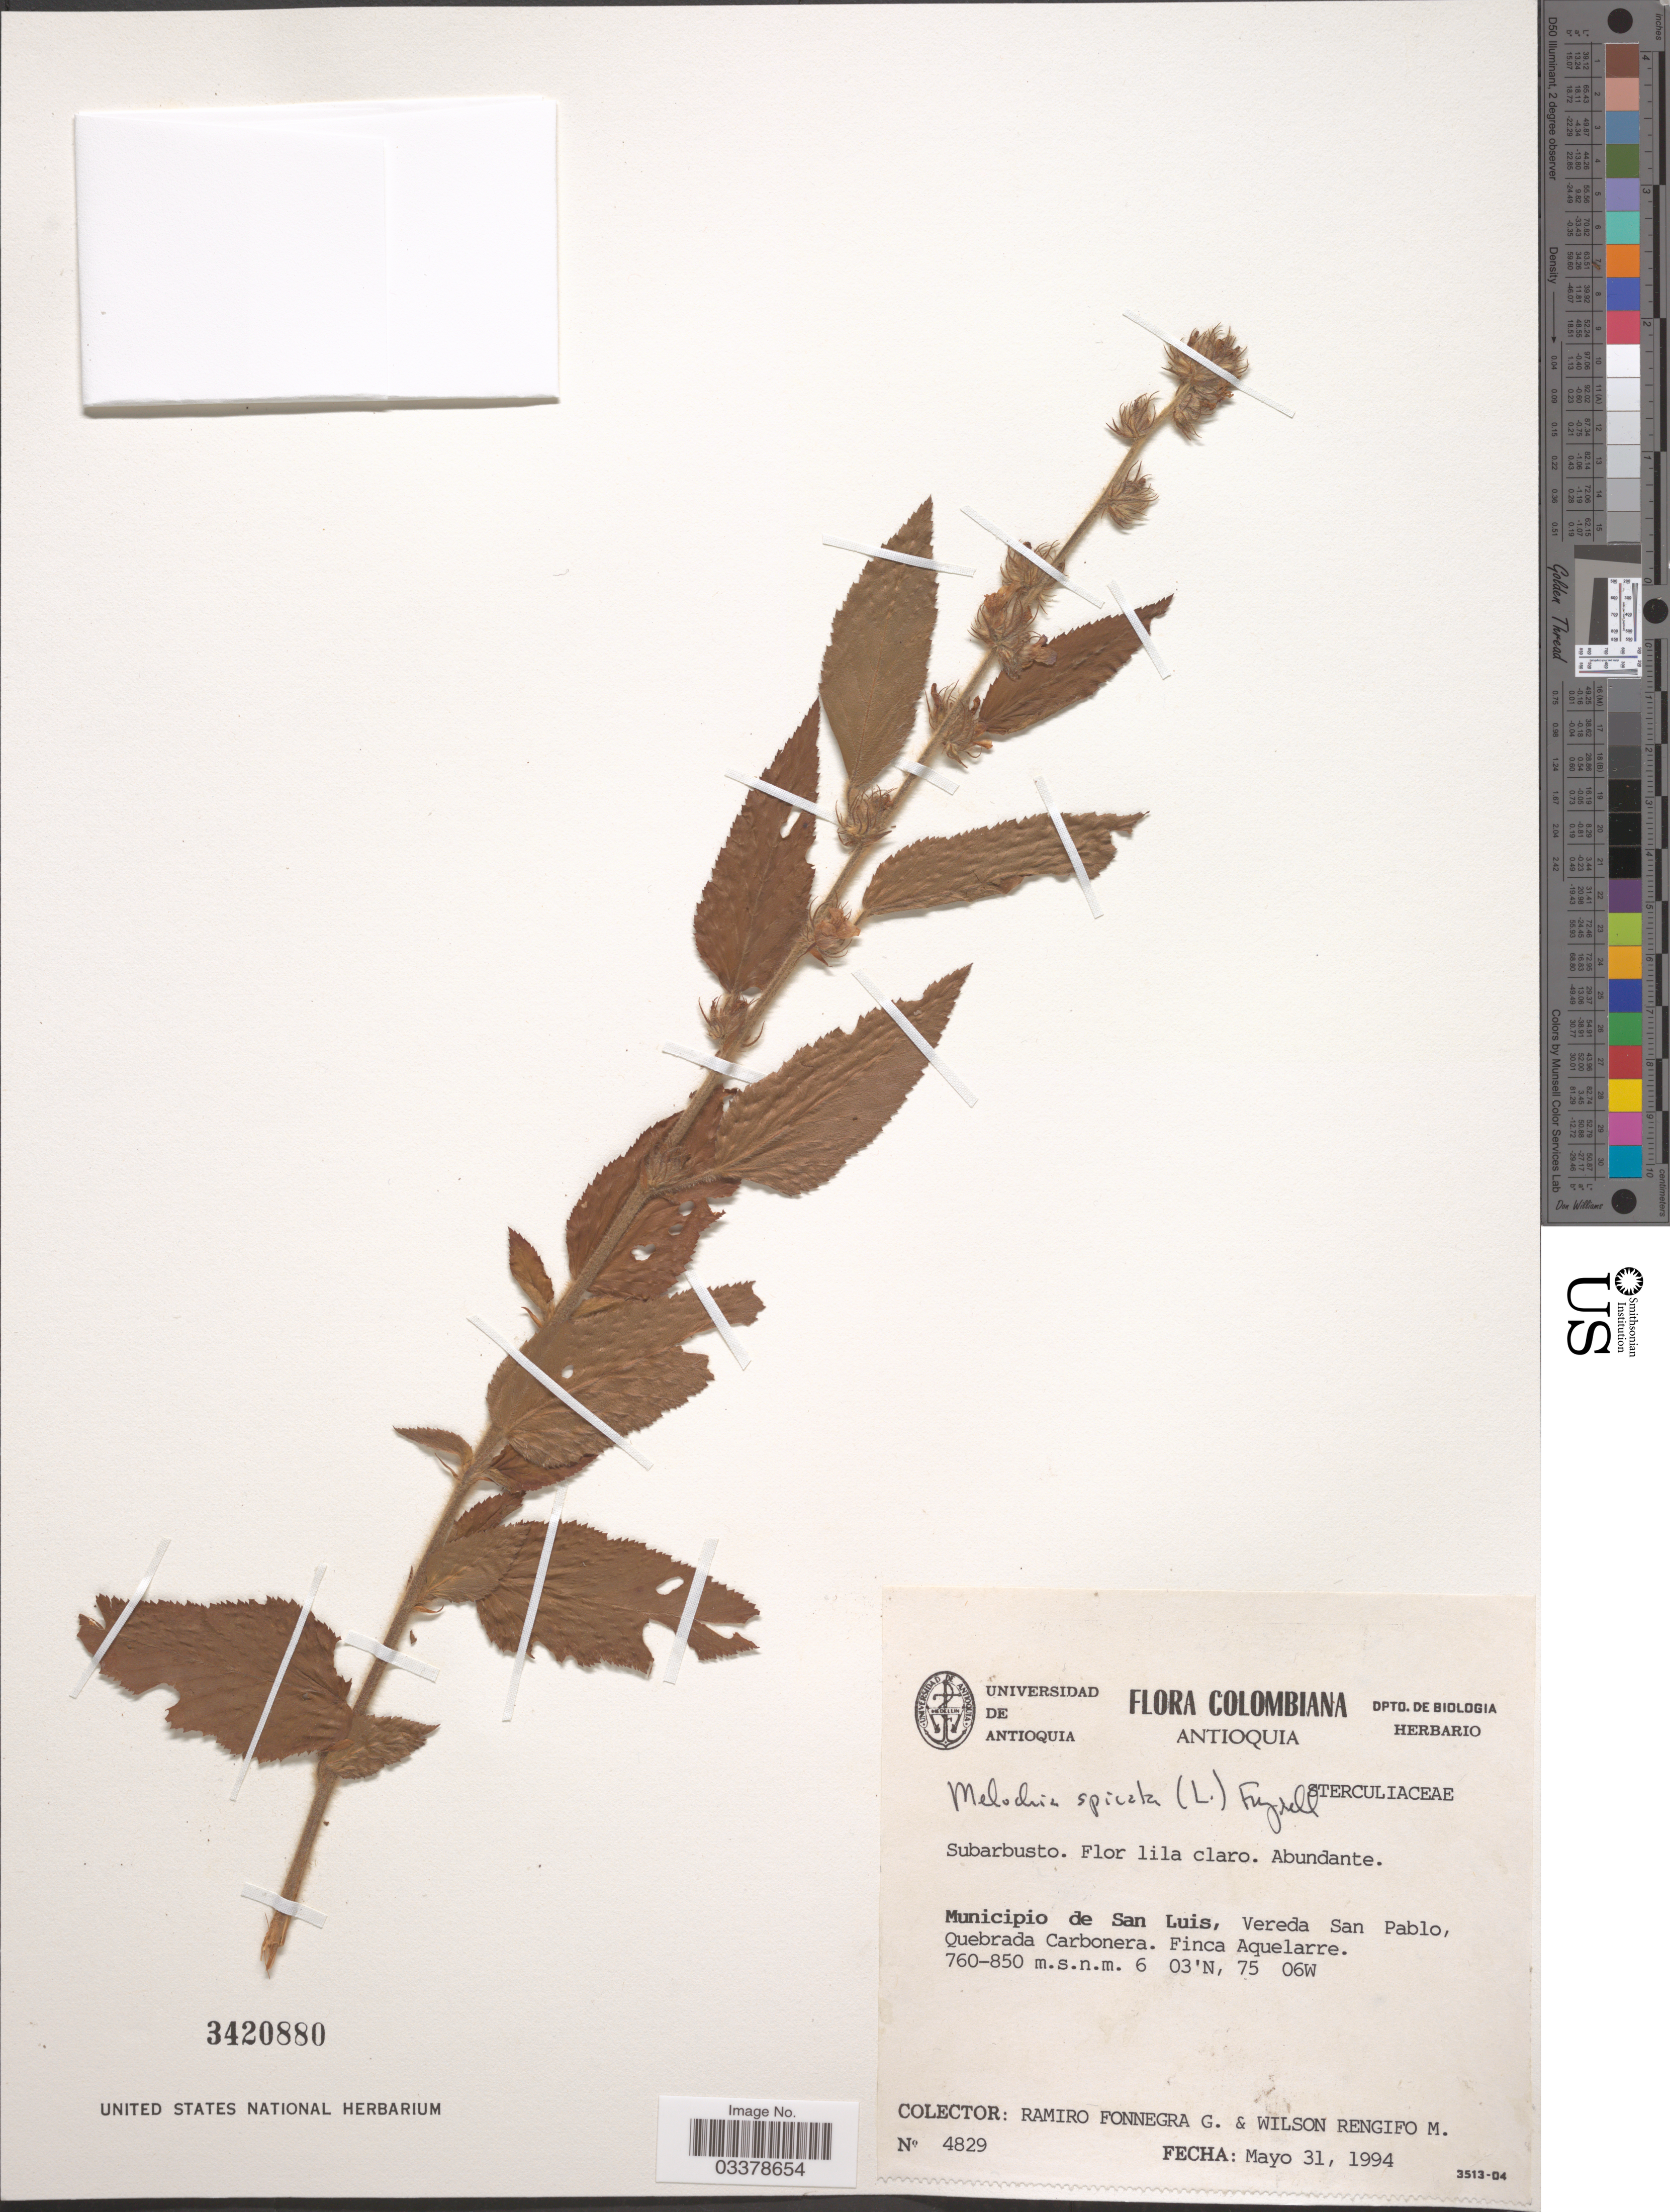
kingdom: Plantae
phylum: Tracheophyta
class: Magnoliopsida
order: Malvales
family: Malvaceae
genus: Melochia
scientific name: Melochia spicata var. spicata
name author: (L.) Fryxell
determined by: Dorr, L. J., (BOT), Smithsonian Institution - National Museum of Natural History (UNITED STATES)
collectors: R. Fonnegra G. & W. Rengifo M.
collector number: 4829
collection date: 1994-05-31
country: Colombia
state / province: Antioquia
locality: Municipio de San Luis, Vereda San Pablo, Quebrada Carbonera. Finca Aquelarre.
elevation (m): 760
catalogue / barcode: US 3420880